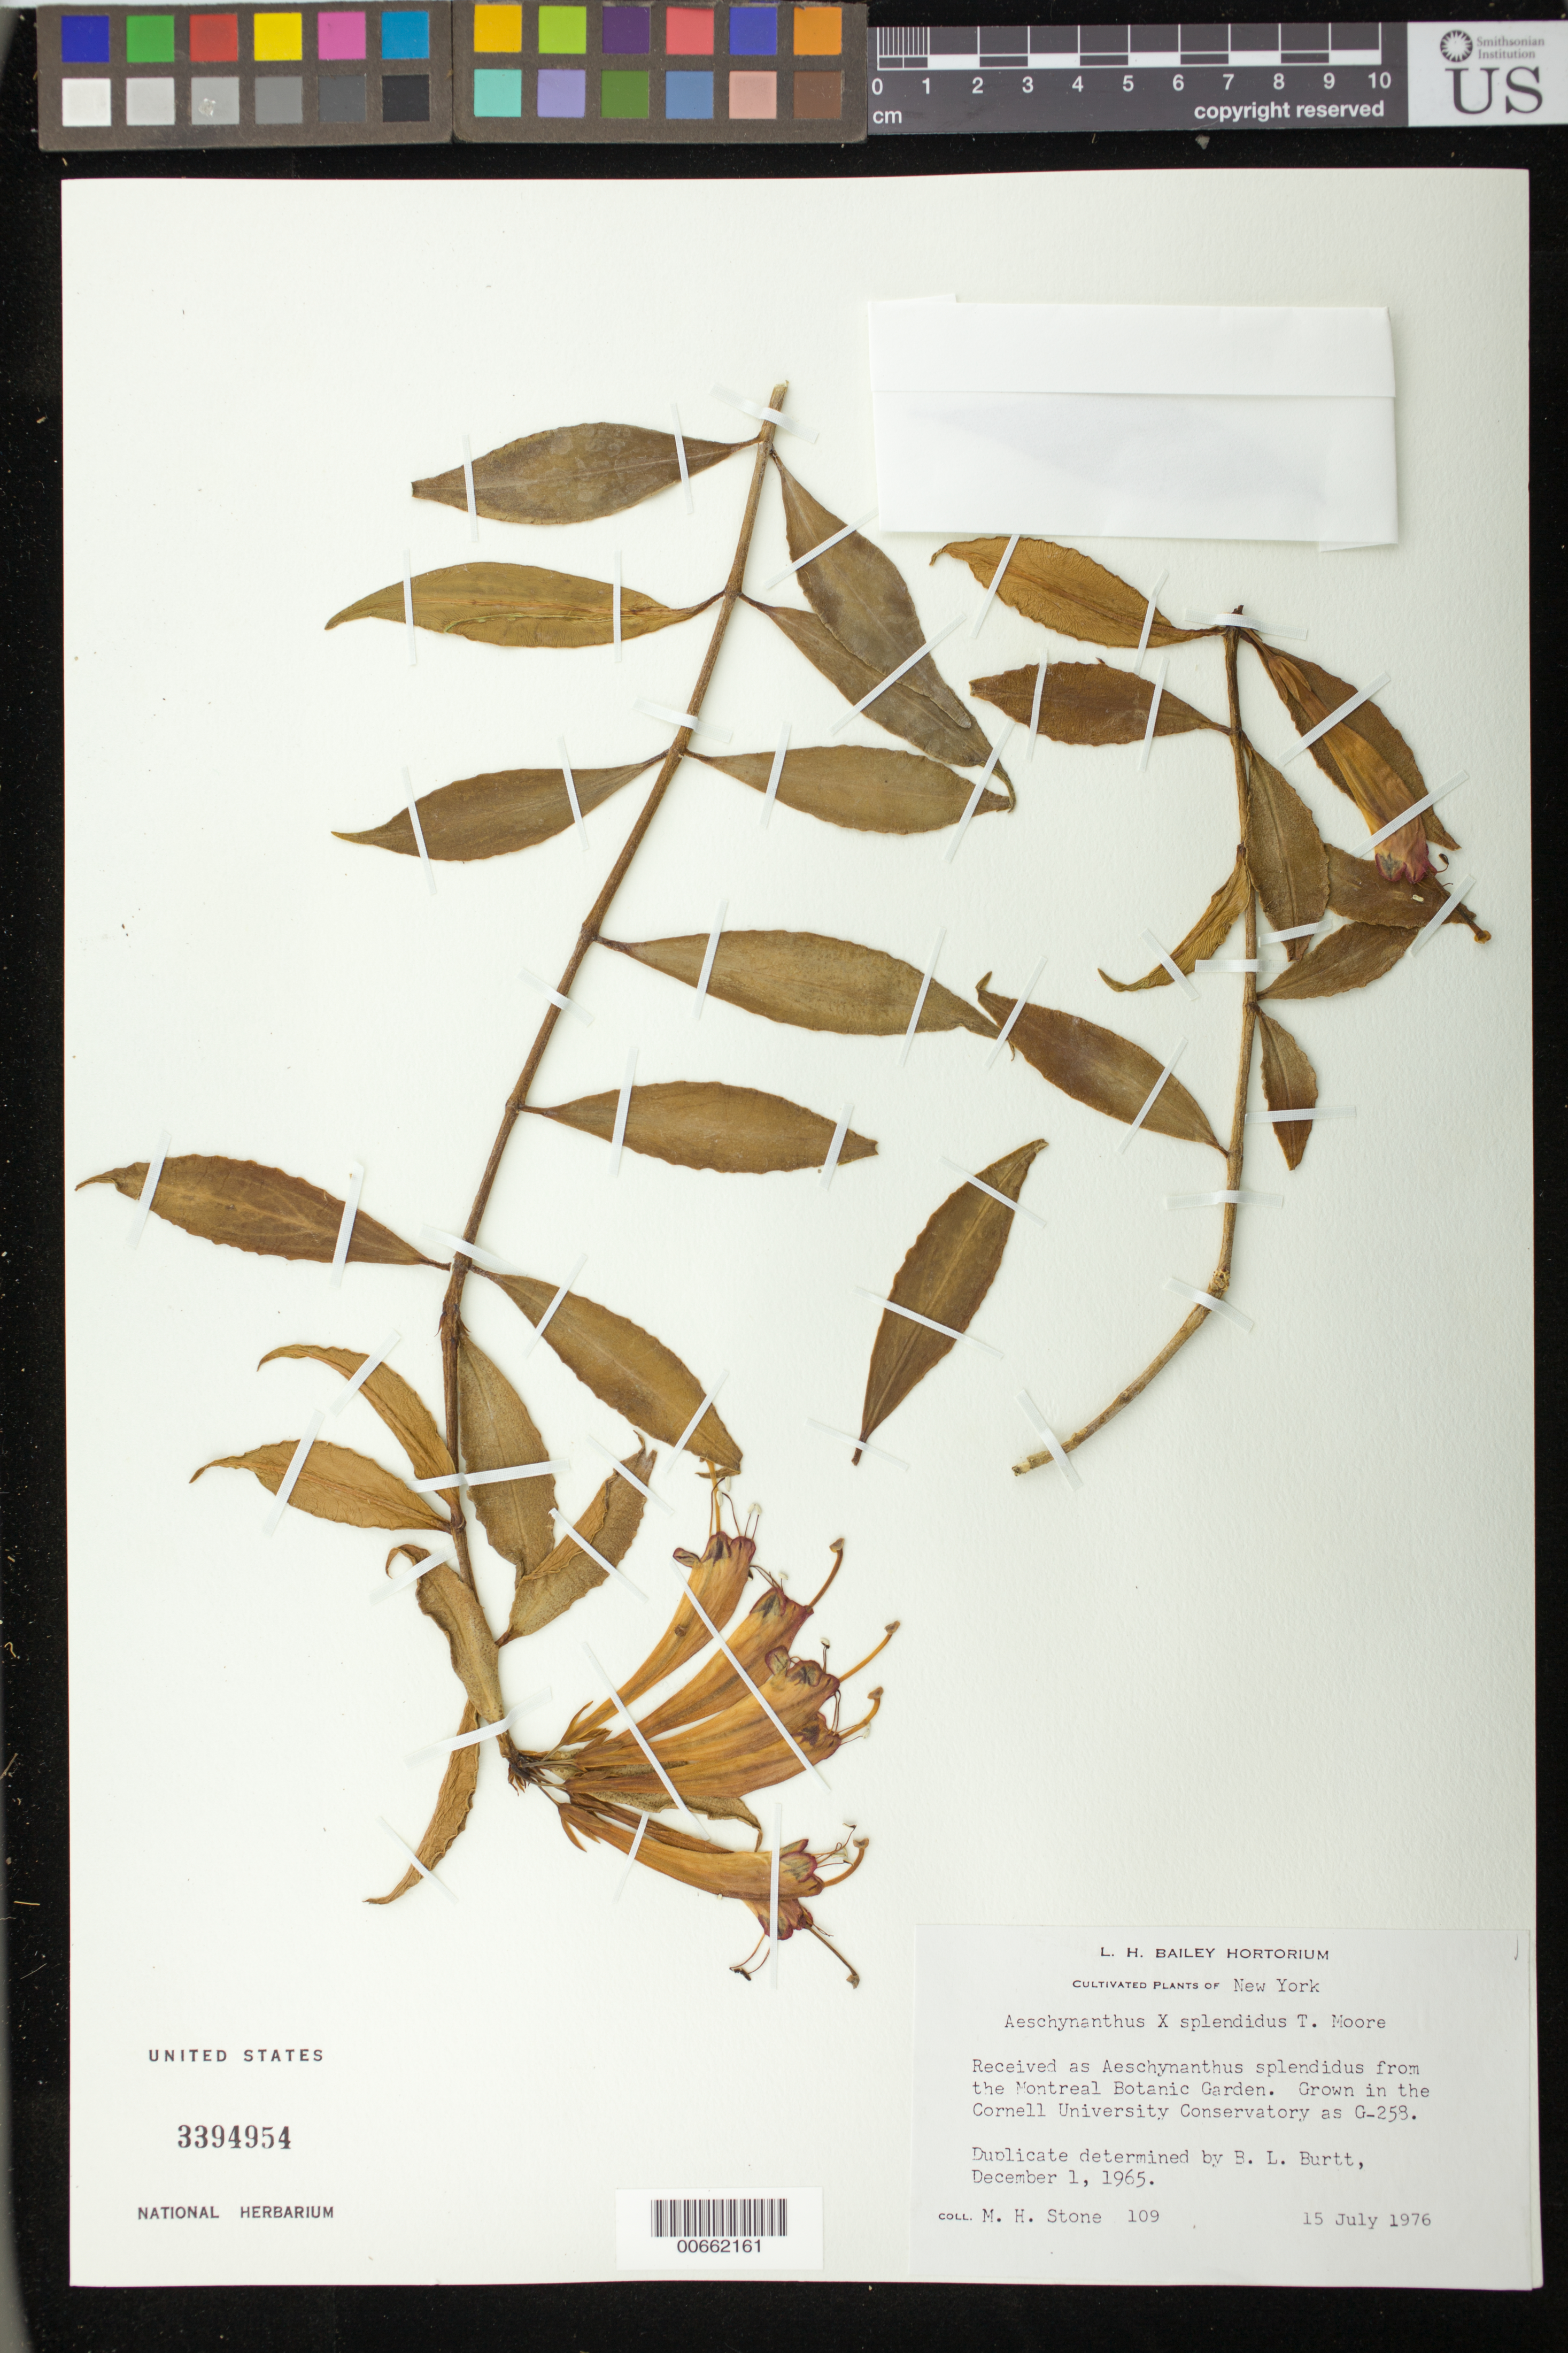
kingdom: Plantae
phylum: Tracheophyta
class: Magnoliopsida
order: Lamiales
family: Gesneriaceae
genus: Aeschynanthus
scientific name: Aeschynanthus x splendidus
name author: T. Moore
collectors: M. Stone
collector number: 109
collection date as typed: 15 Jul 1976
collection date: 1976-07-15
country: United States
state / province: New York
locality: Grown in the Cornell University Conservatory [Ithaca, New York]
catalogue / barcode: US 3394954